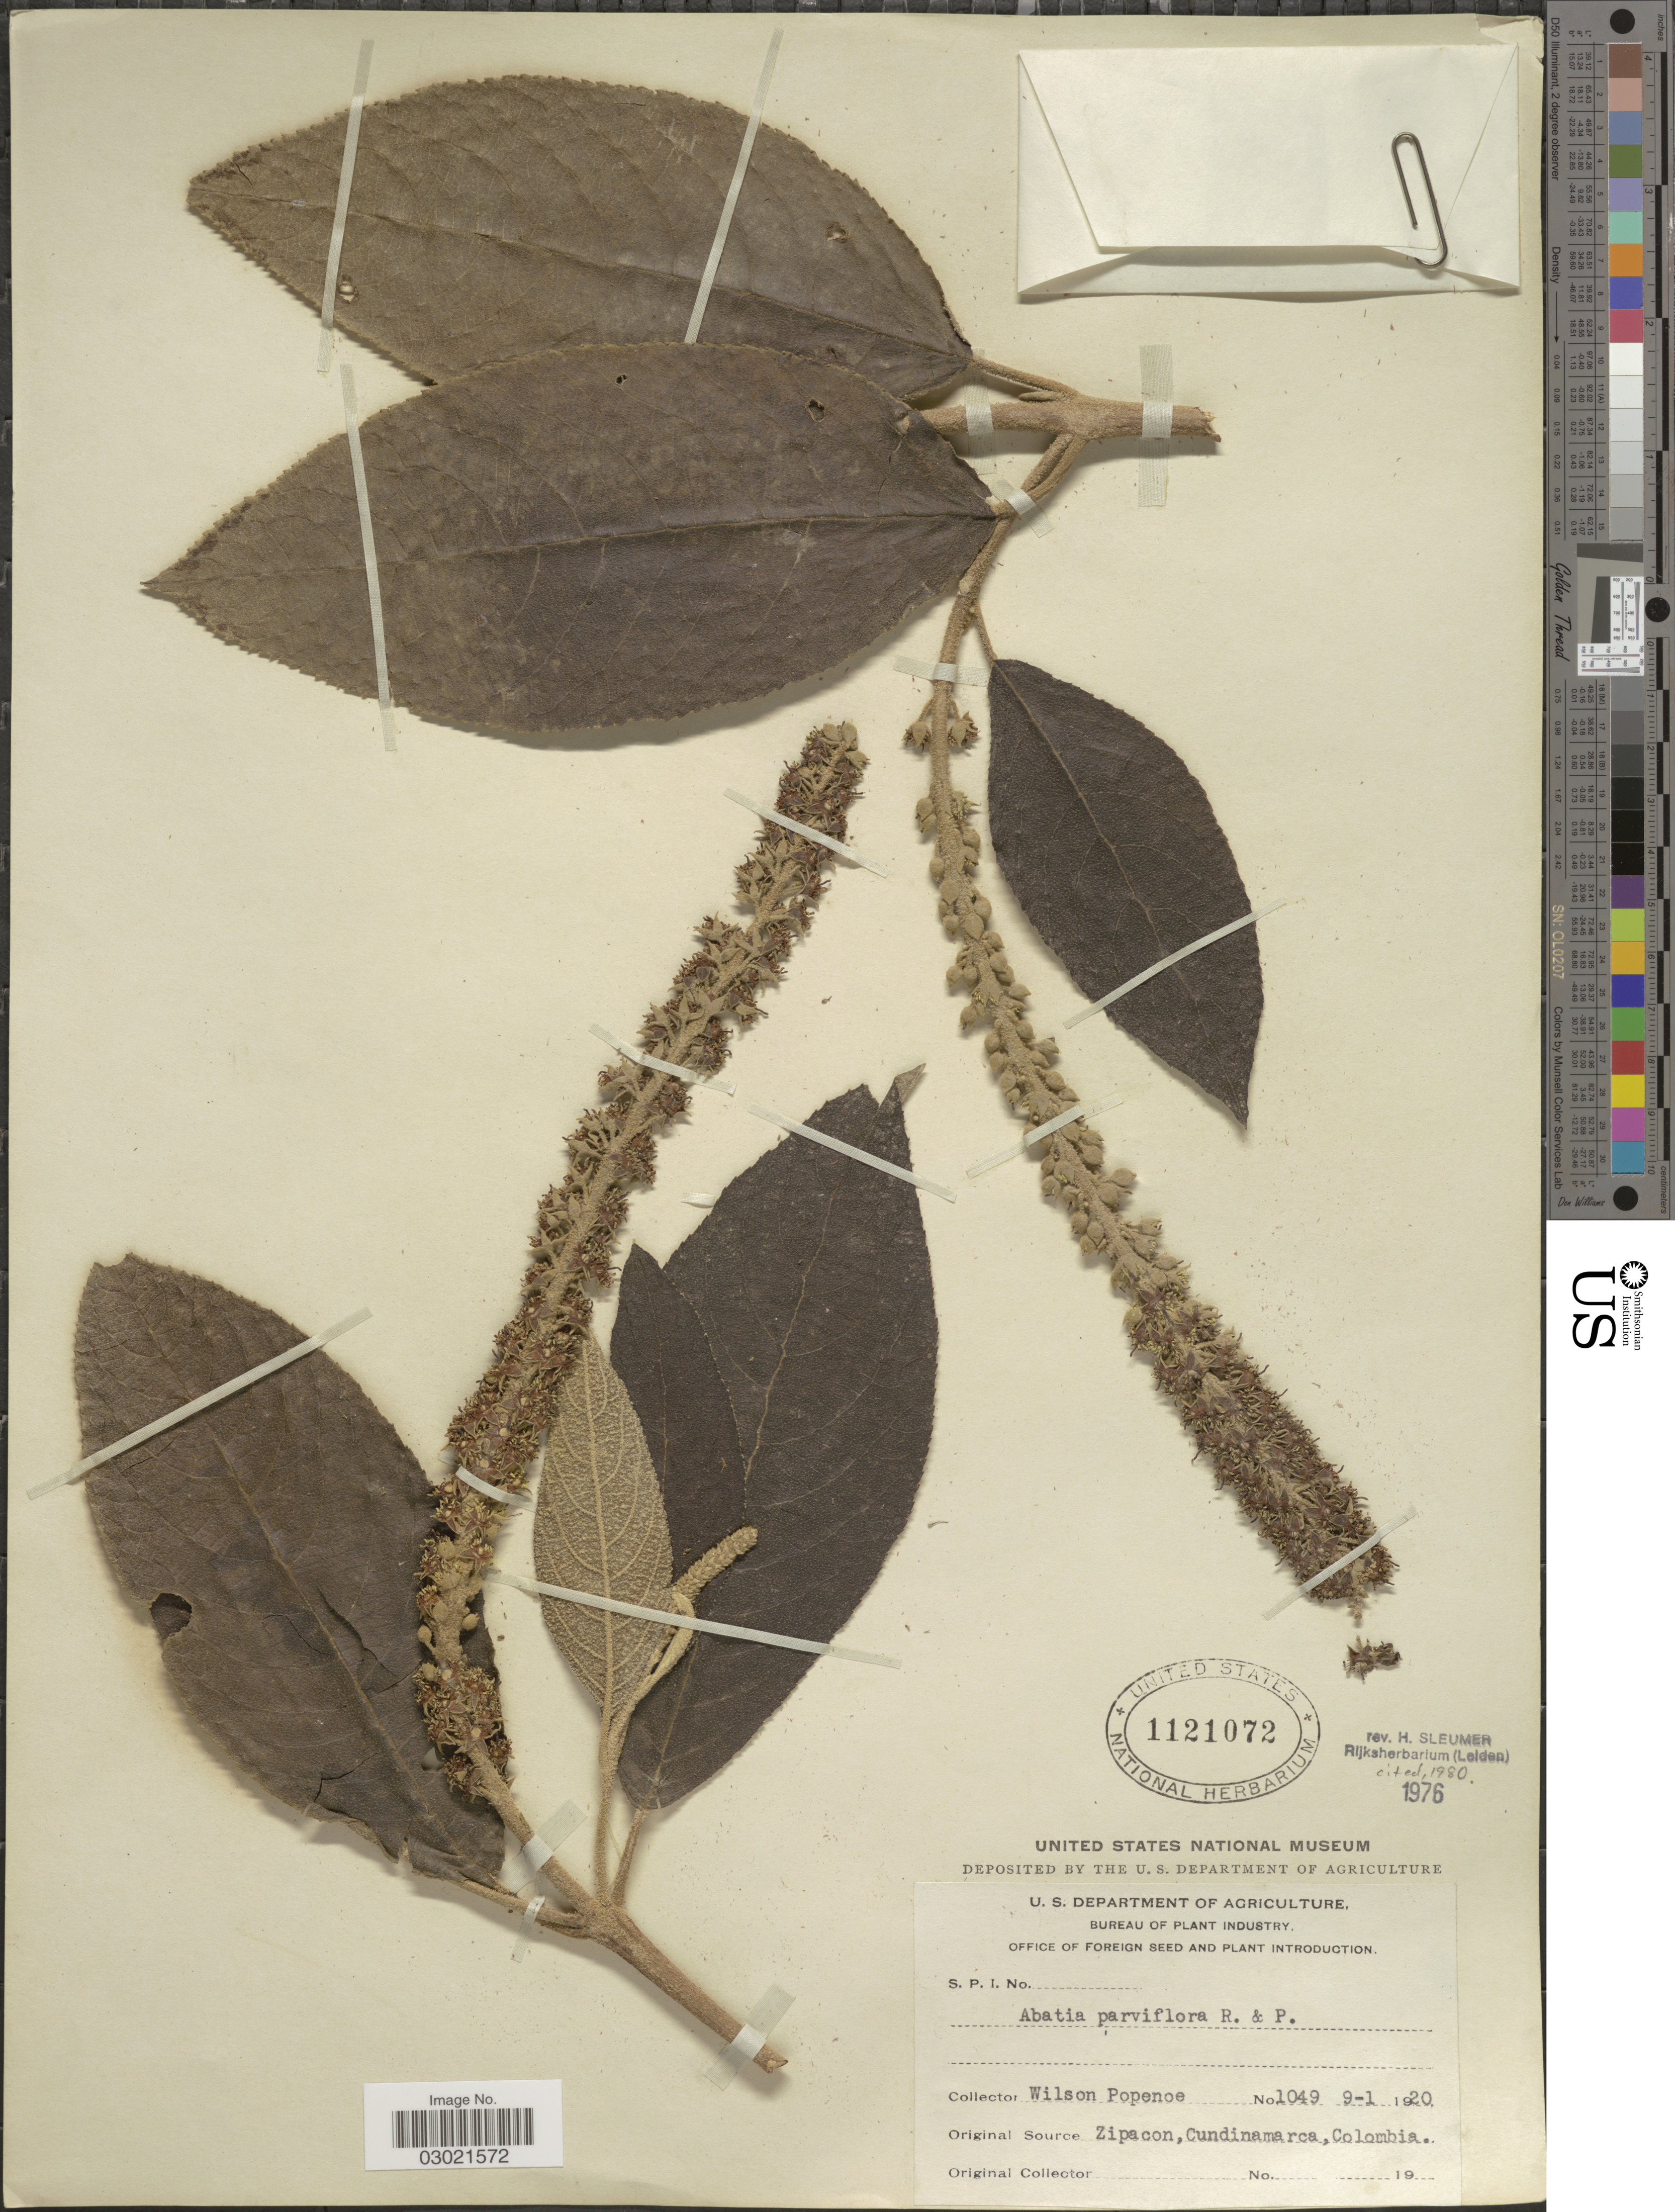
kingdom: Plantae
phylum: Tracheophyta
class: Magnoliopsida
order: Malpighiales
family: Salicaceae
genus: Abatia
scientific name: Abatia parviflora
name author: Ruiz & Pav.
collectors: F. Popenoe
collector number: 1049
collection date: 1920-01-09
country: Colombia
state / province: Cundinamarca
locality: Zipacon.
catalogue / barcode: US 1121072